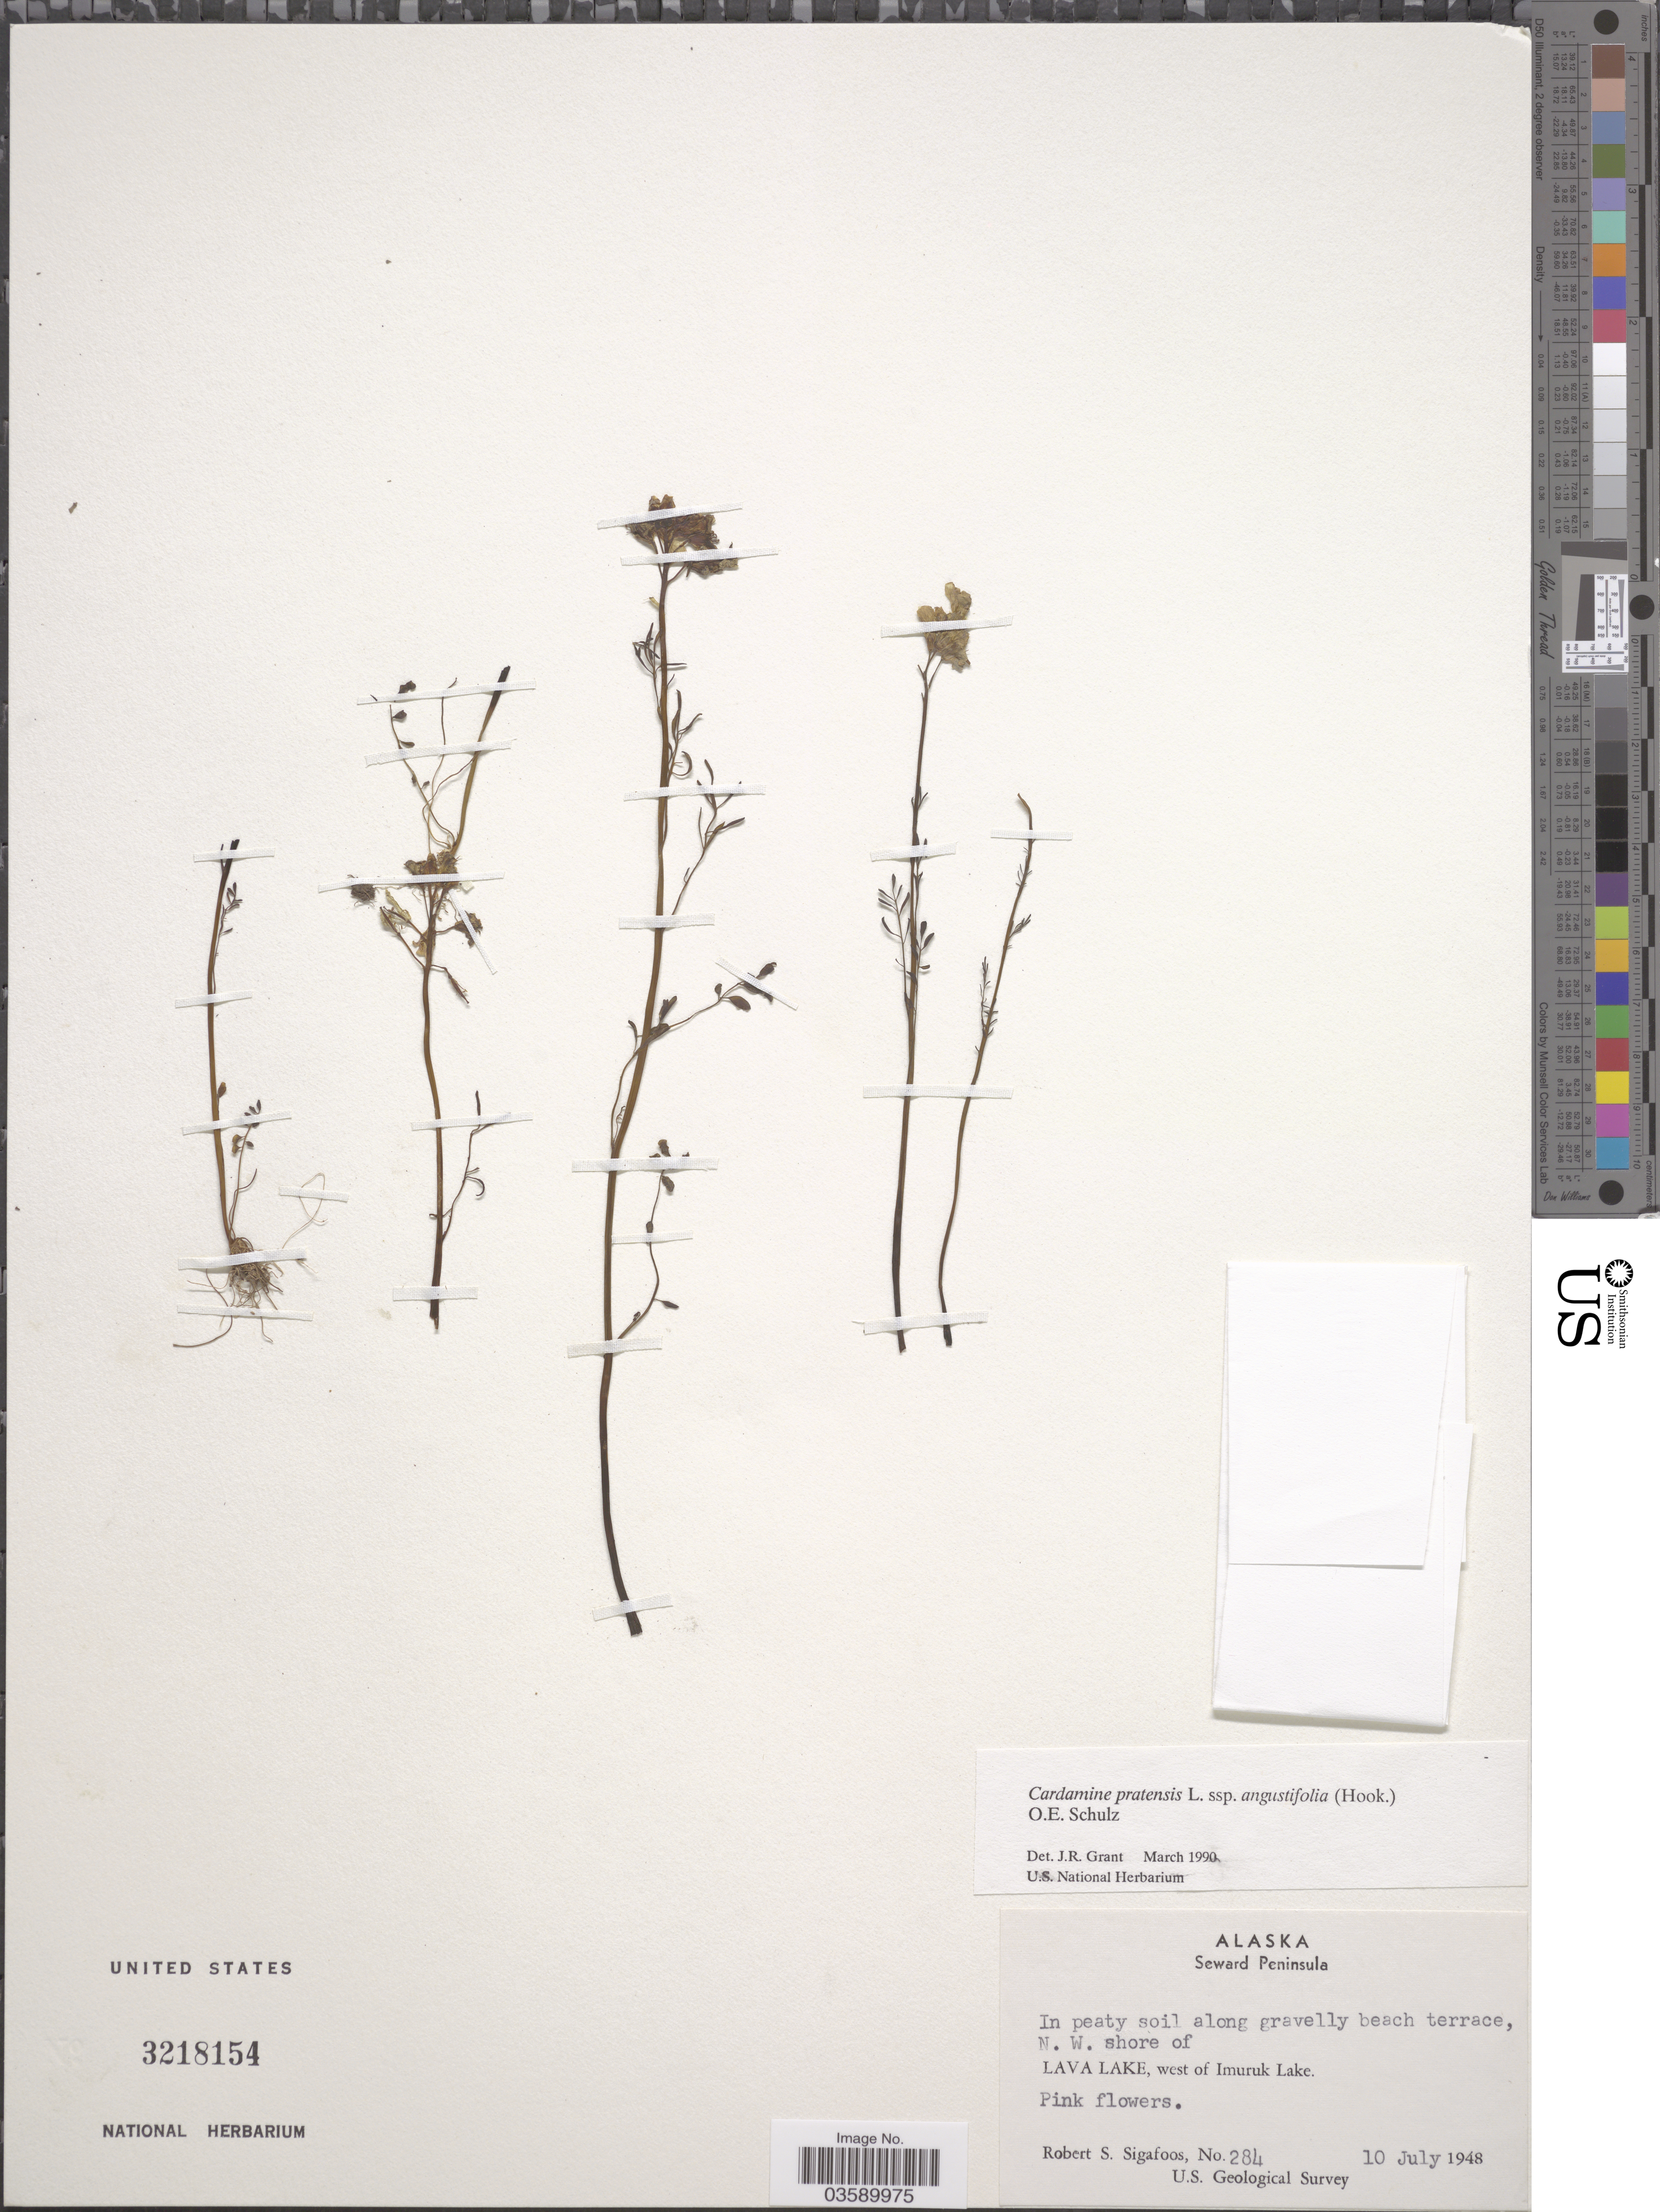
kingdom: Plantae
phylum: Tracheophyta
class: Magnoliopsida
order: Brassicales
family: Brassicaceae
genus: Cardamine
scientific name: Cardamine pratensis subsp. angustifolia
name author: (Hook.) O.E. Schulz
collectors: R. Sigafoos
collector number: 284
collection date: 1948-07-10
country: United States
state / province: Alaska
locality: Seward Peninsula. In peaty soil along gravelly beach terrace, N.W. shore of Lava Lake, West of Imuruk Lake.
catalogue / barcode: US 3218154